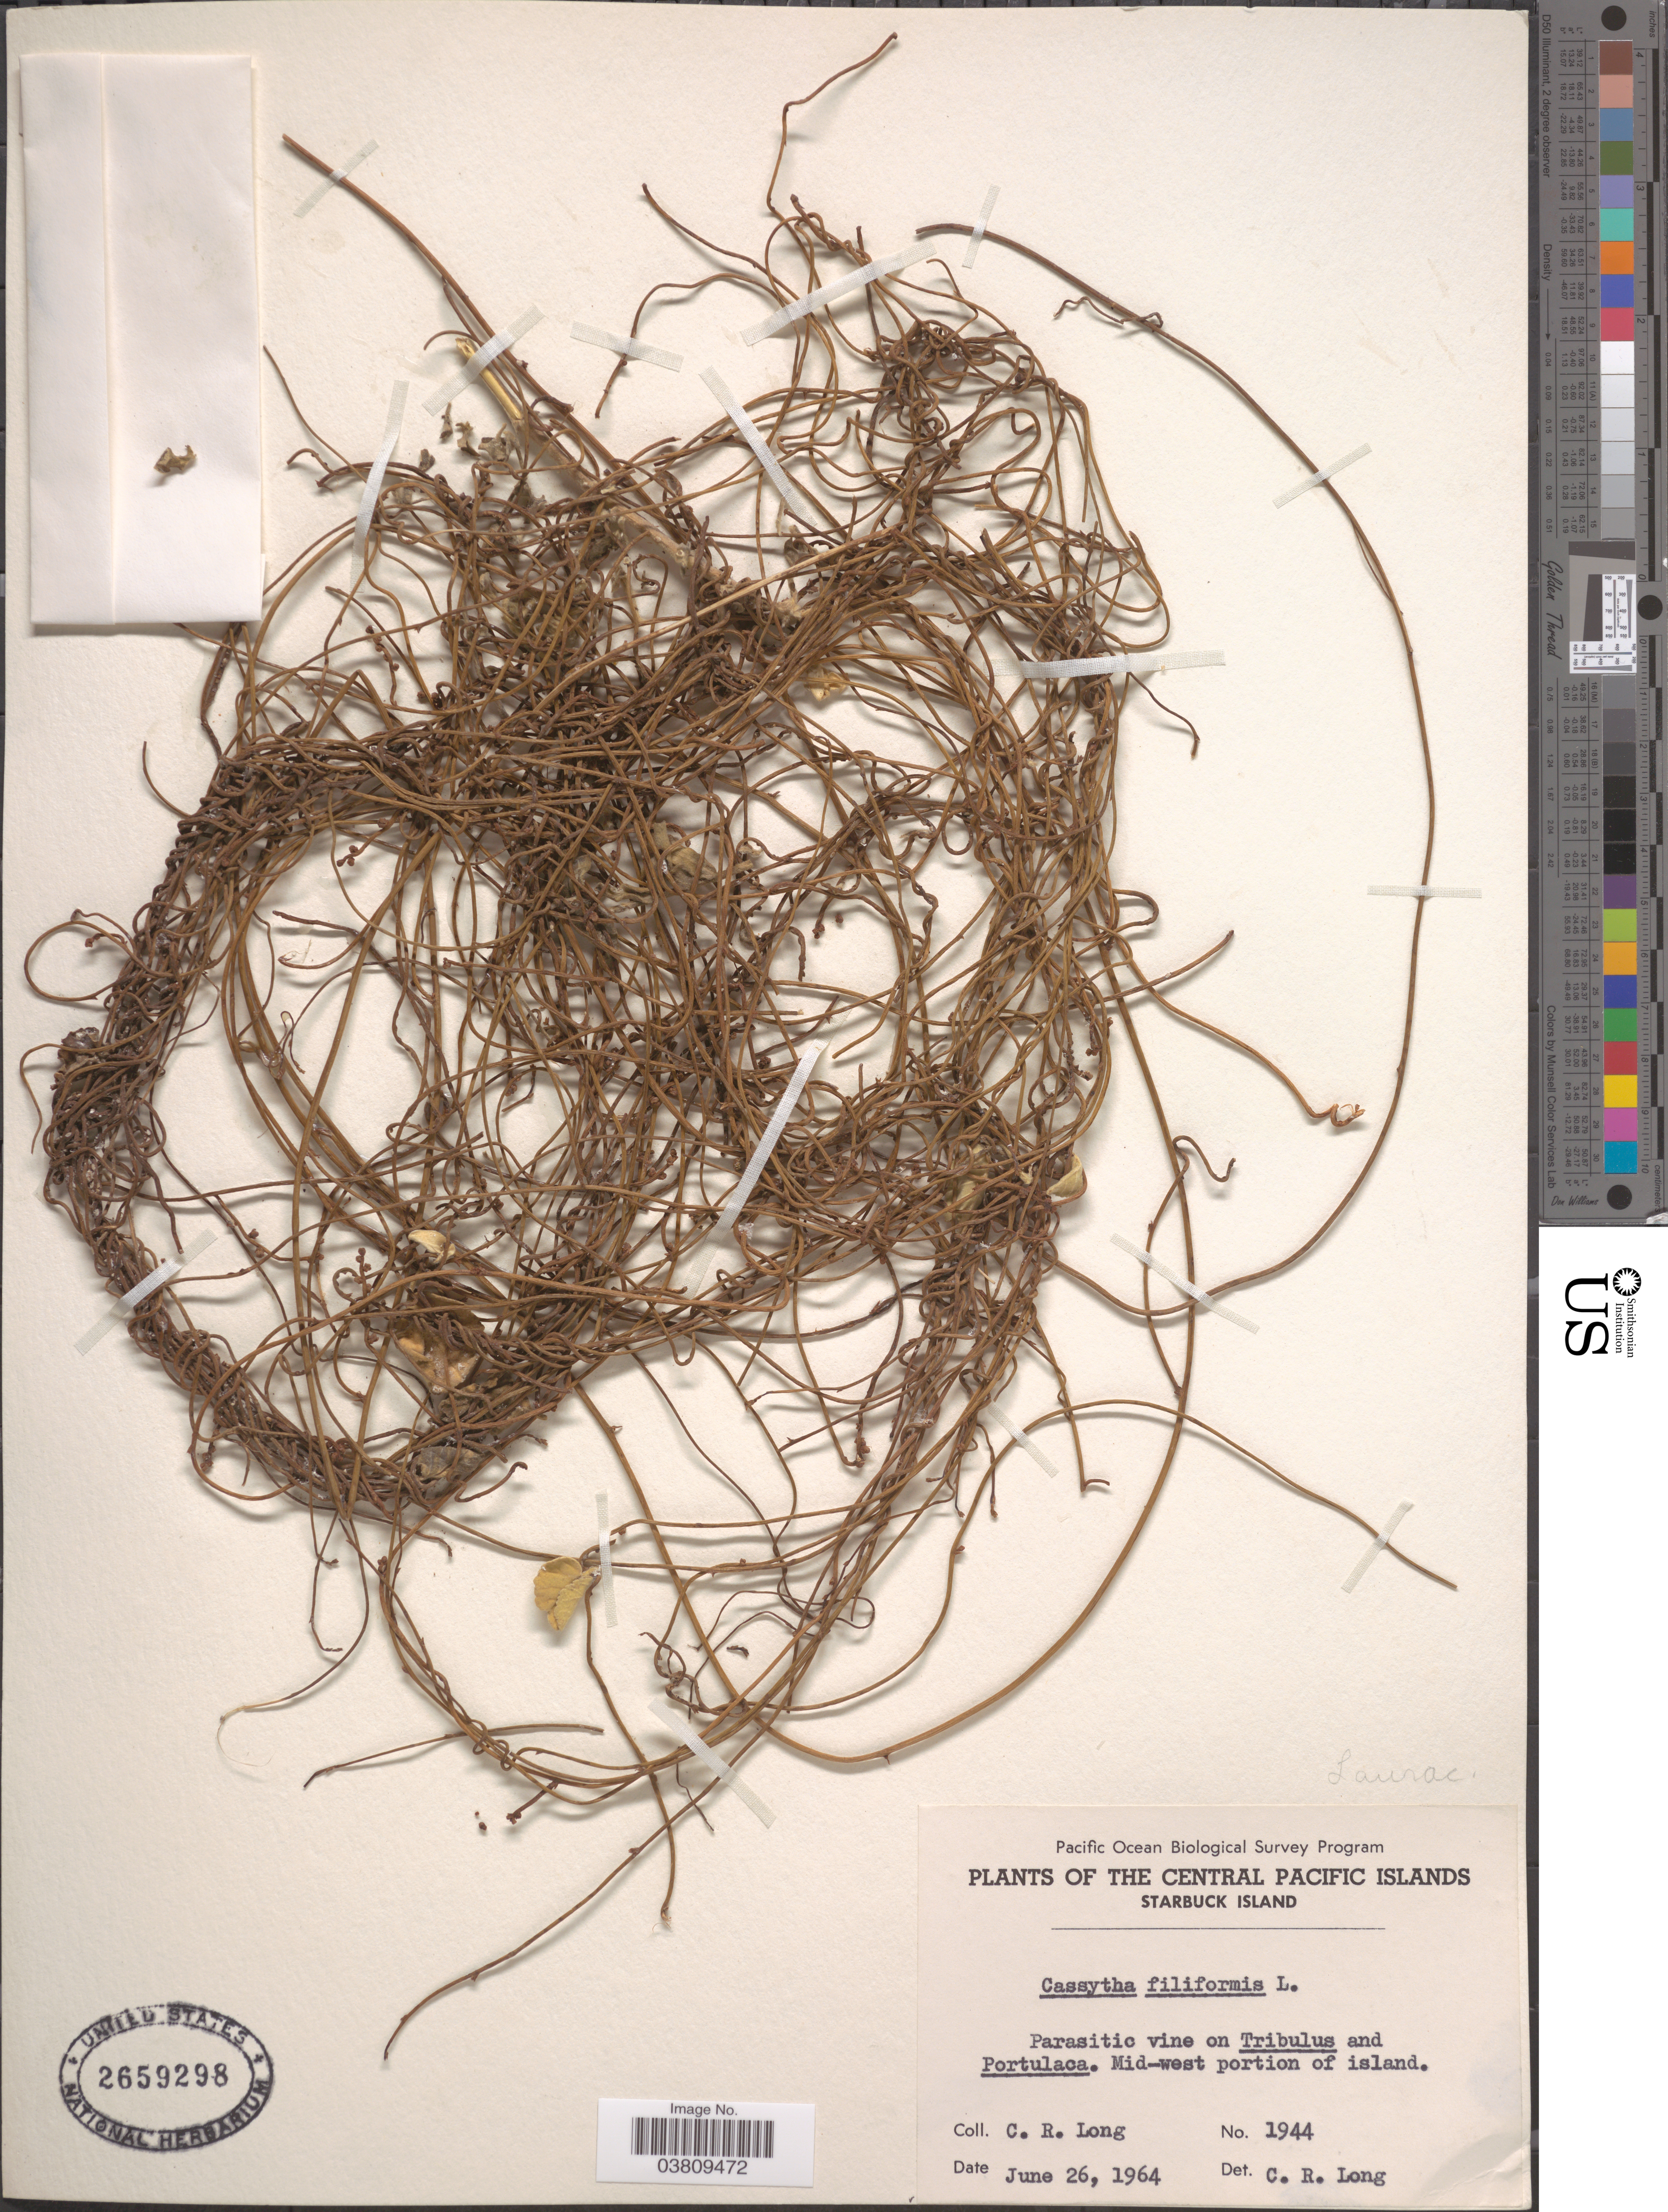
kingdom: Plantae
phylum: Tracheophyta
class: Magnoliopsida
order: Laurales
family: Lauraceae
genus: Cassytha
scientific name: Cassytha filiformis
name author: L.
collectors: C. R. Long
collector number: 1944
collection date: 1964-06-26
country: Kiribati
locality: The Central Pacific Island. Starbuck Island. Mid-west portion of island.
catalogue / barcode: US 2659298